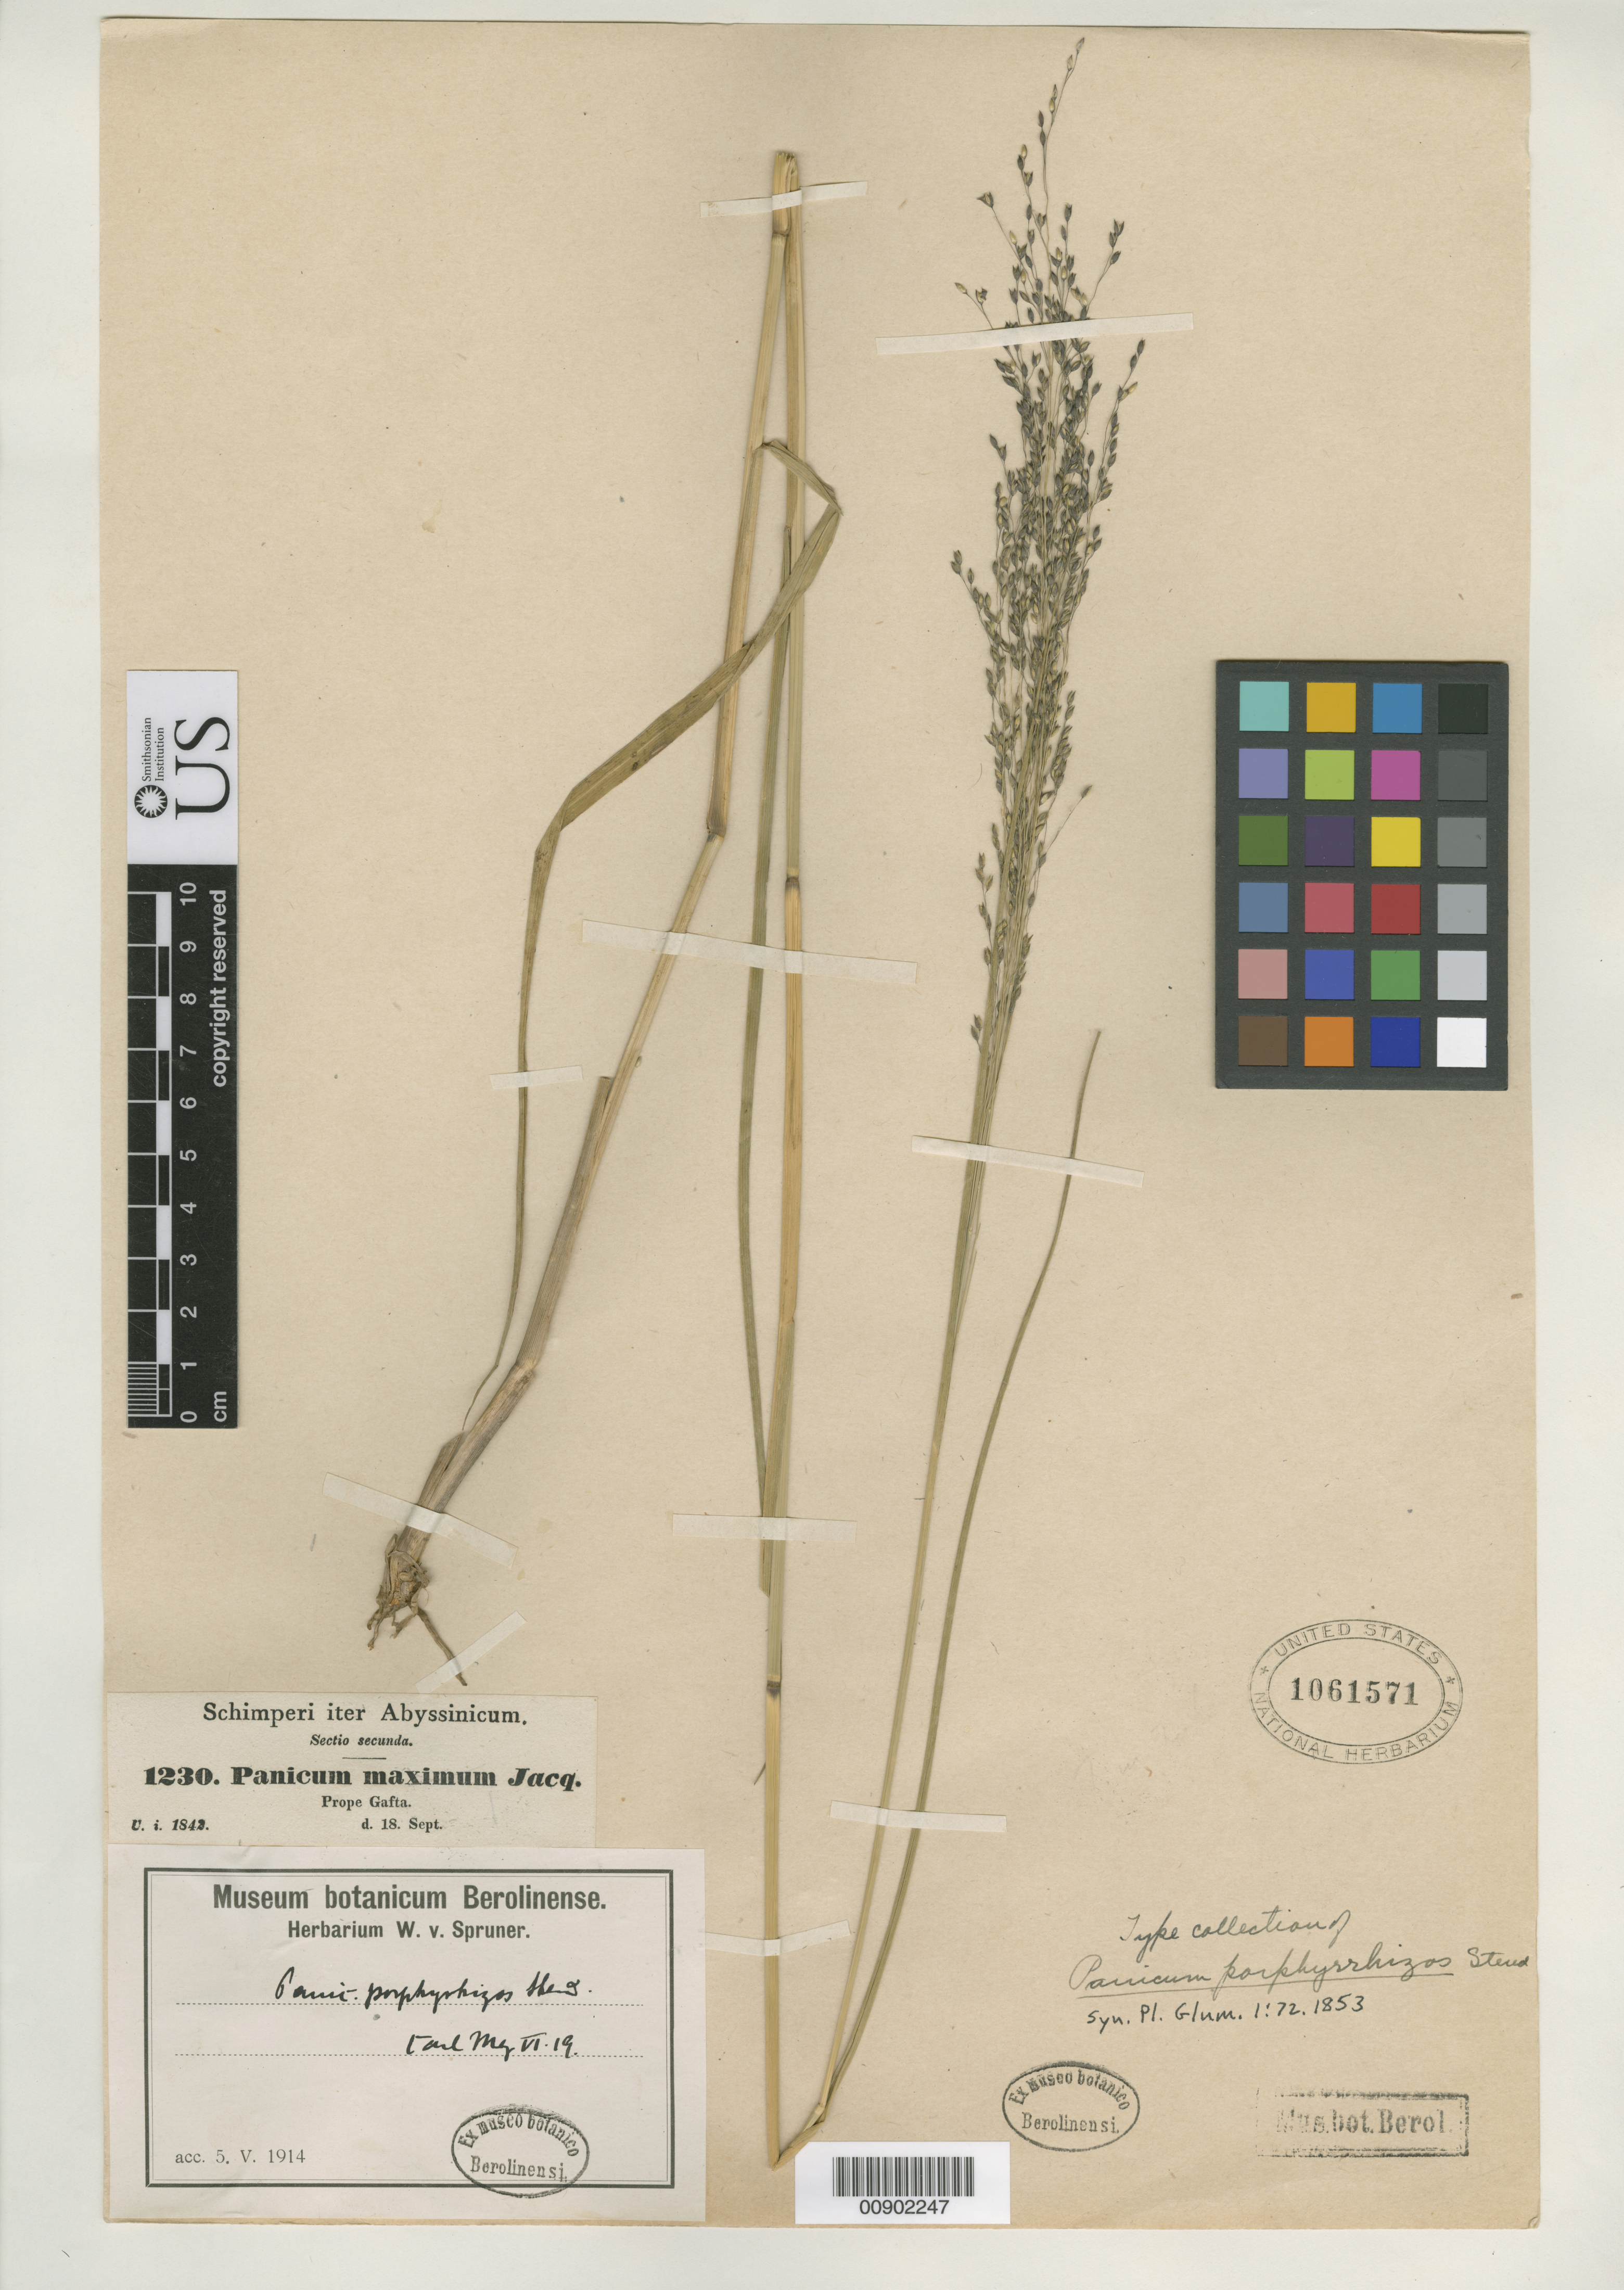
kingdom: Plantae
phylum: Tracheophyta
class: Liliopsida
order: Poales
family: Poaceae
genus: Panicum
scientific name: Panicum porphyrrhizos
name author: Steud.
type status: Isosyntype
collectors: G. W. Schimper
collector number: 1230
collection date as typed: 18 Sep 1842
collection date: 1842-09-18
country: Ethiopia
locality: Prope Gafta.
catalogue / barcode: US 1061571